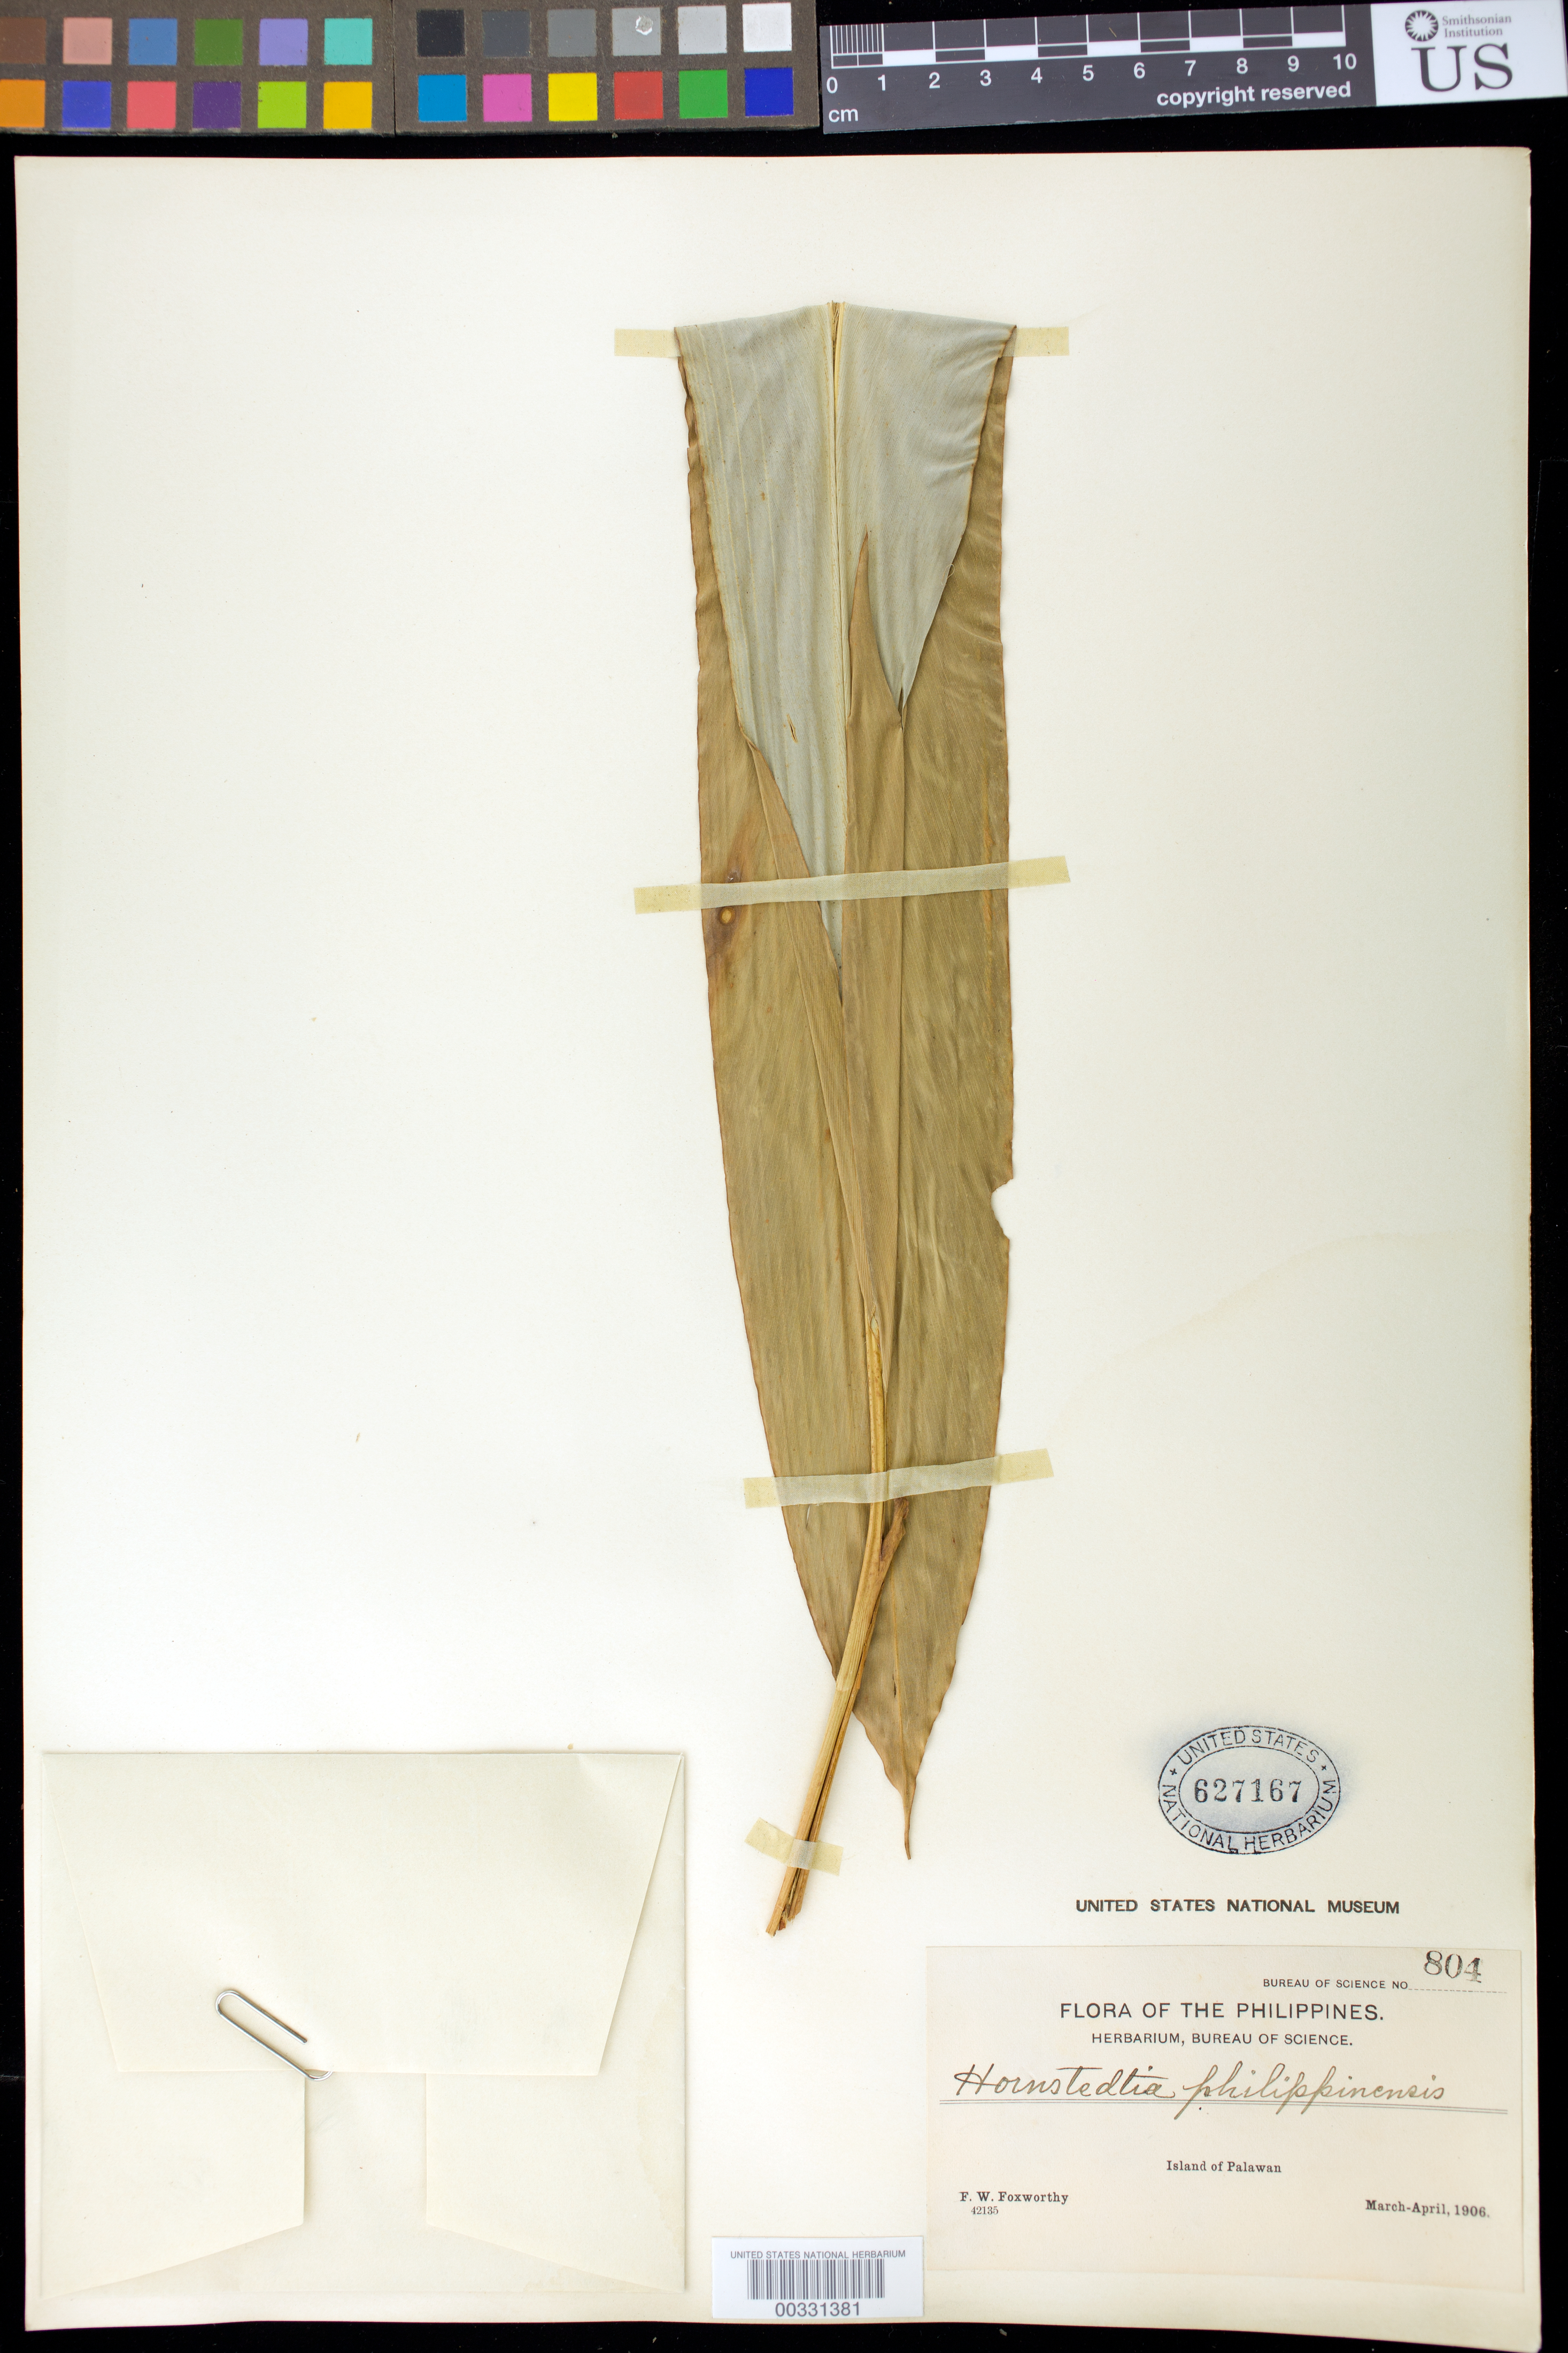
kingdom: Plantae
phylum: Tracheophyta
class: Liliopsida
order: Zingiberales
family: Zingiberaceae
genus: Etlingera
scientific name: Etlingera philippinensis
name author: (Ridl.) R.M. Sm.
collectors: F. W. Foxworthy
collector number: Bur. Sci. 804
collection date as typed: Mar 1906 to -- Apr 1906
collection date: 1906-03/1906-04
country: Philippines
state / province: Mimaropa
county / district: Palawan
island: Palawan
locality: Palawan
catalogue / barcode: US 627167